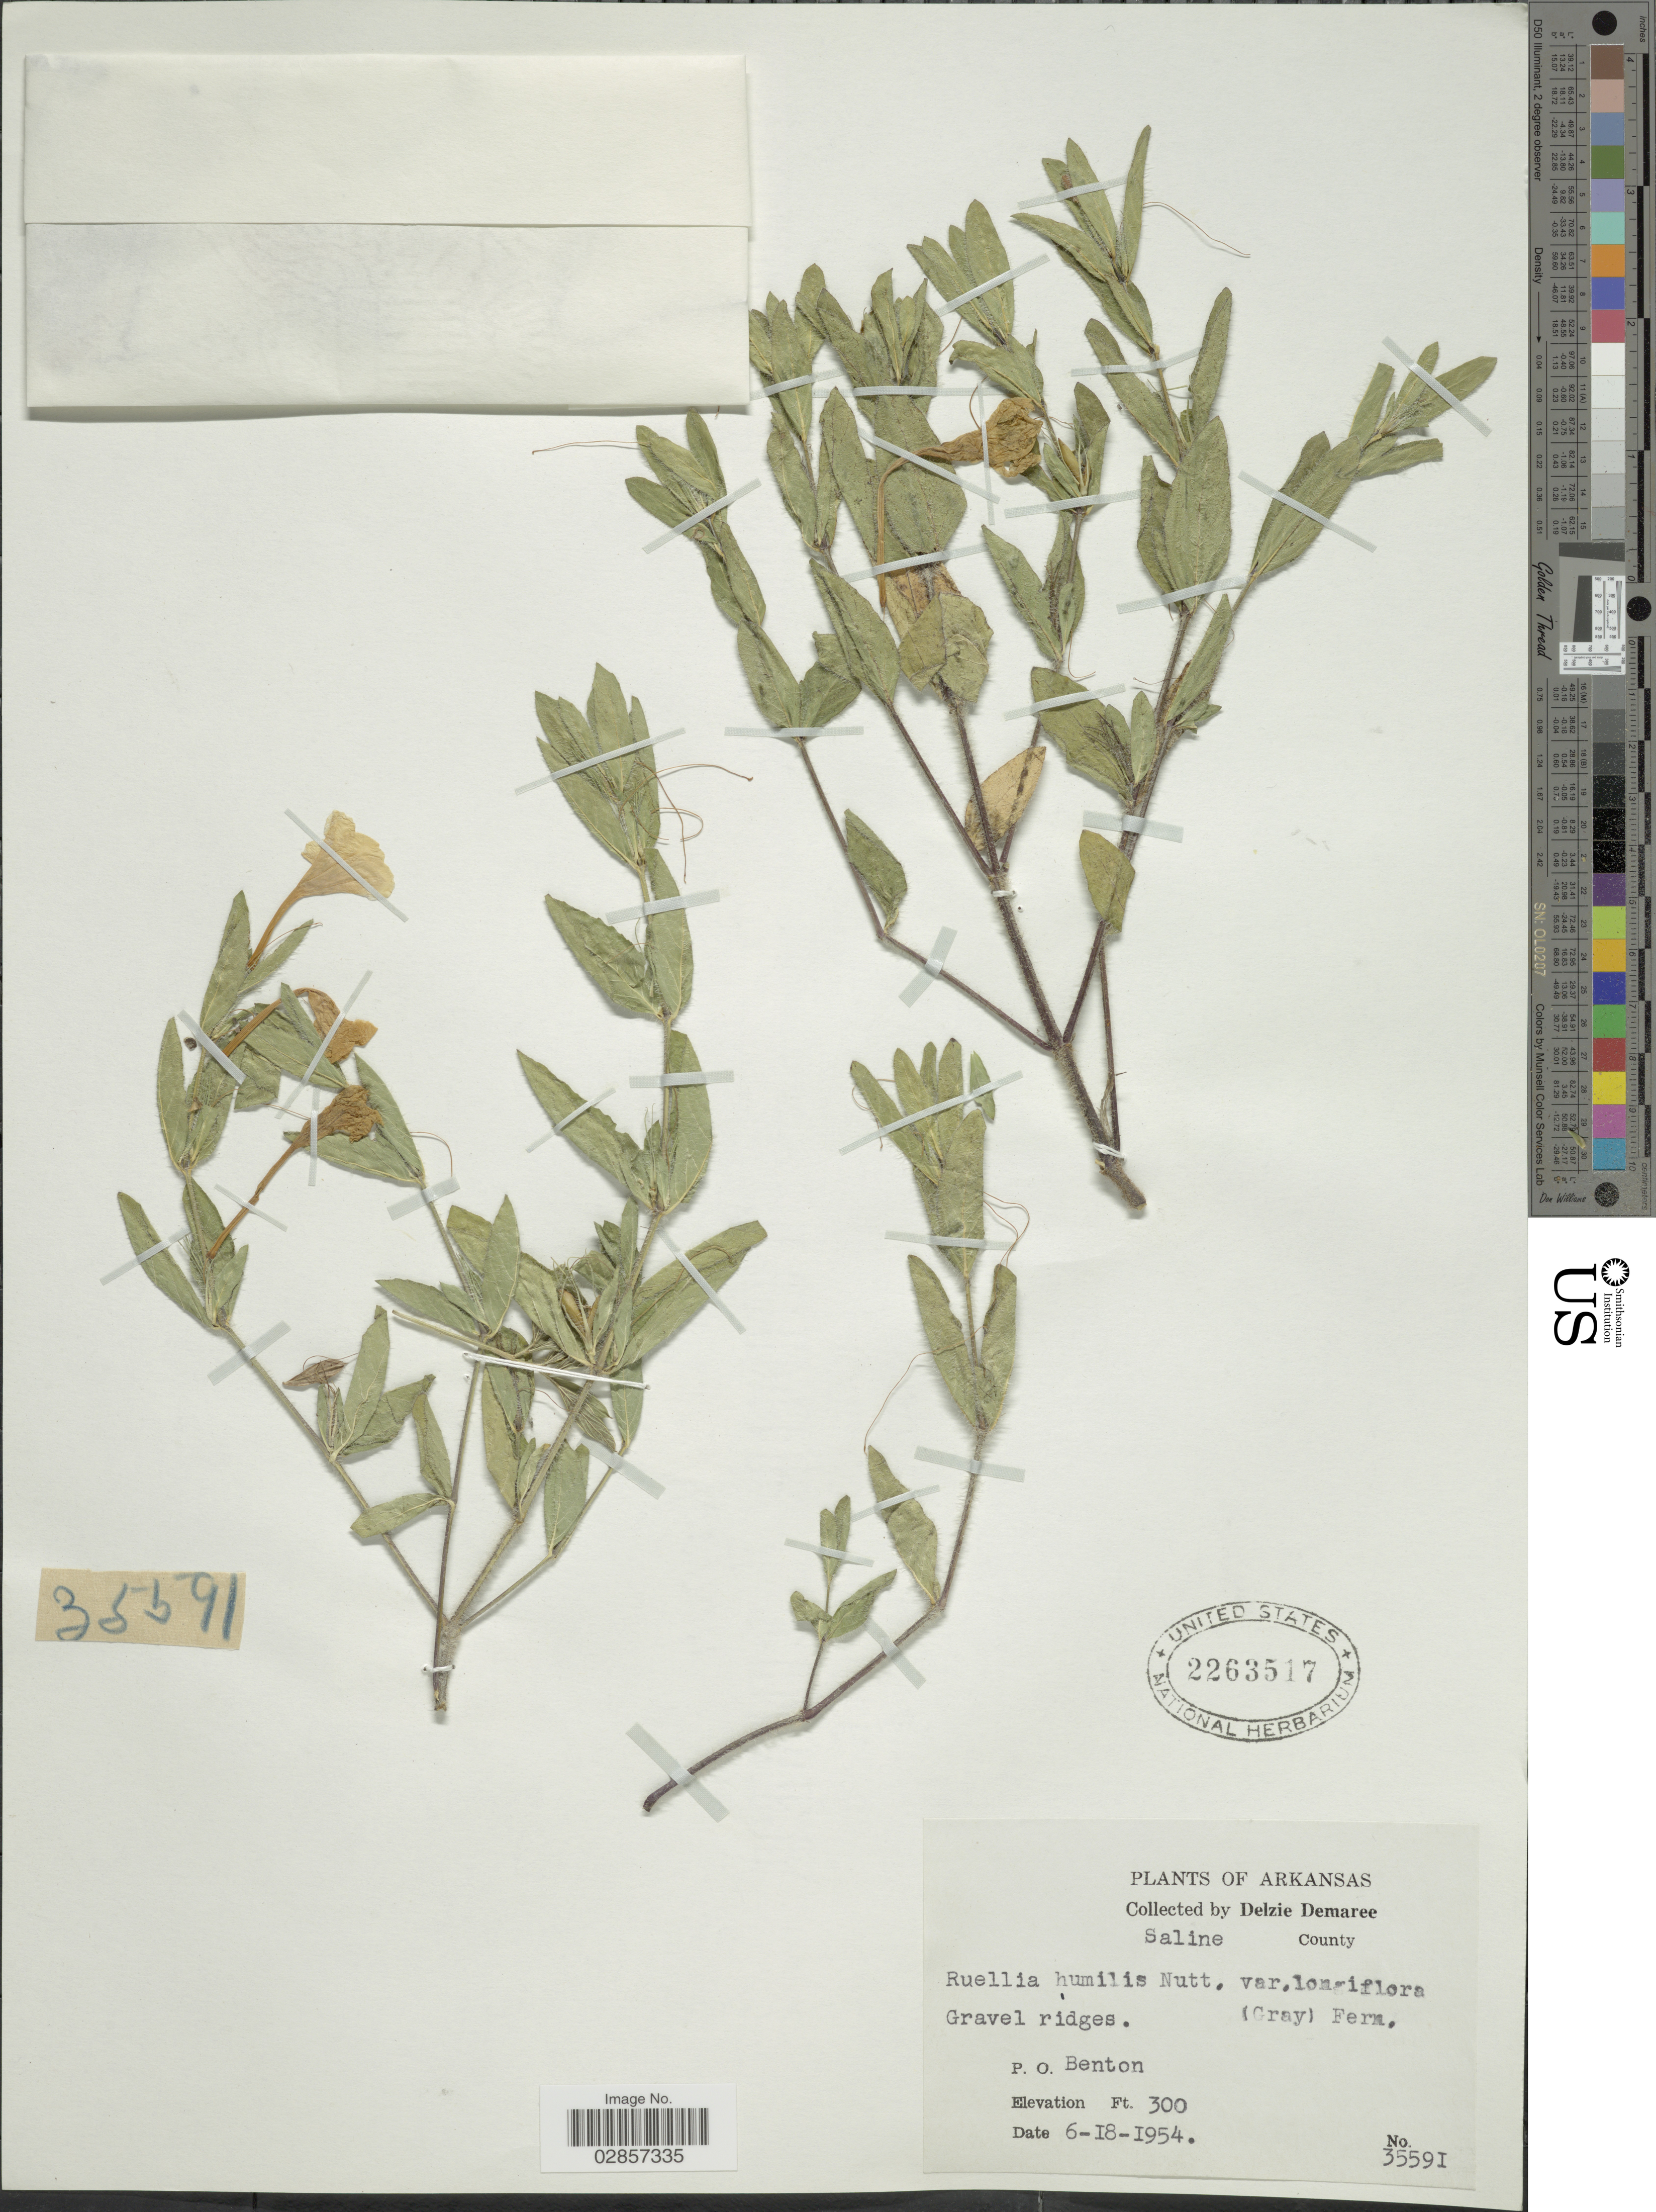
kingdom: Plantae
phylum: Tracheophyta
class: Magnoliopsida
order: Lamiales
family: Acanthaceae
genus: Ruellia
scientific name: Ruellia humilis var. longiflora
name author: (A. Gray) Fernald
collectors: D. Demaree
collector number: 35591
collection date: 1954-06-18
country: United States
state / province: Arkansas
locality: Saline County, P.O. Benton.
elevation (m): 91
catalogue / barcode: US 2263517